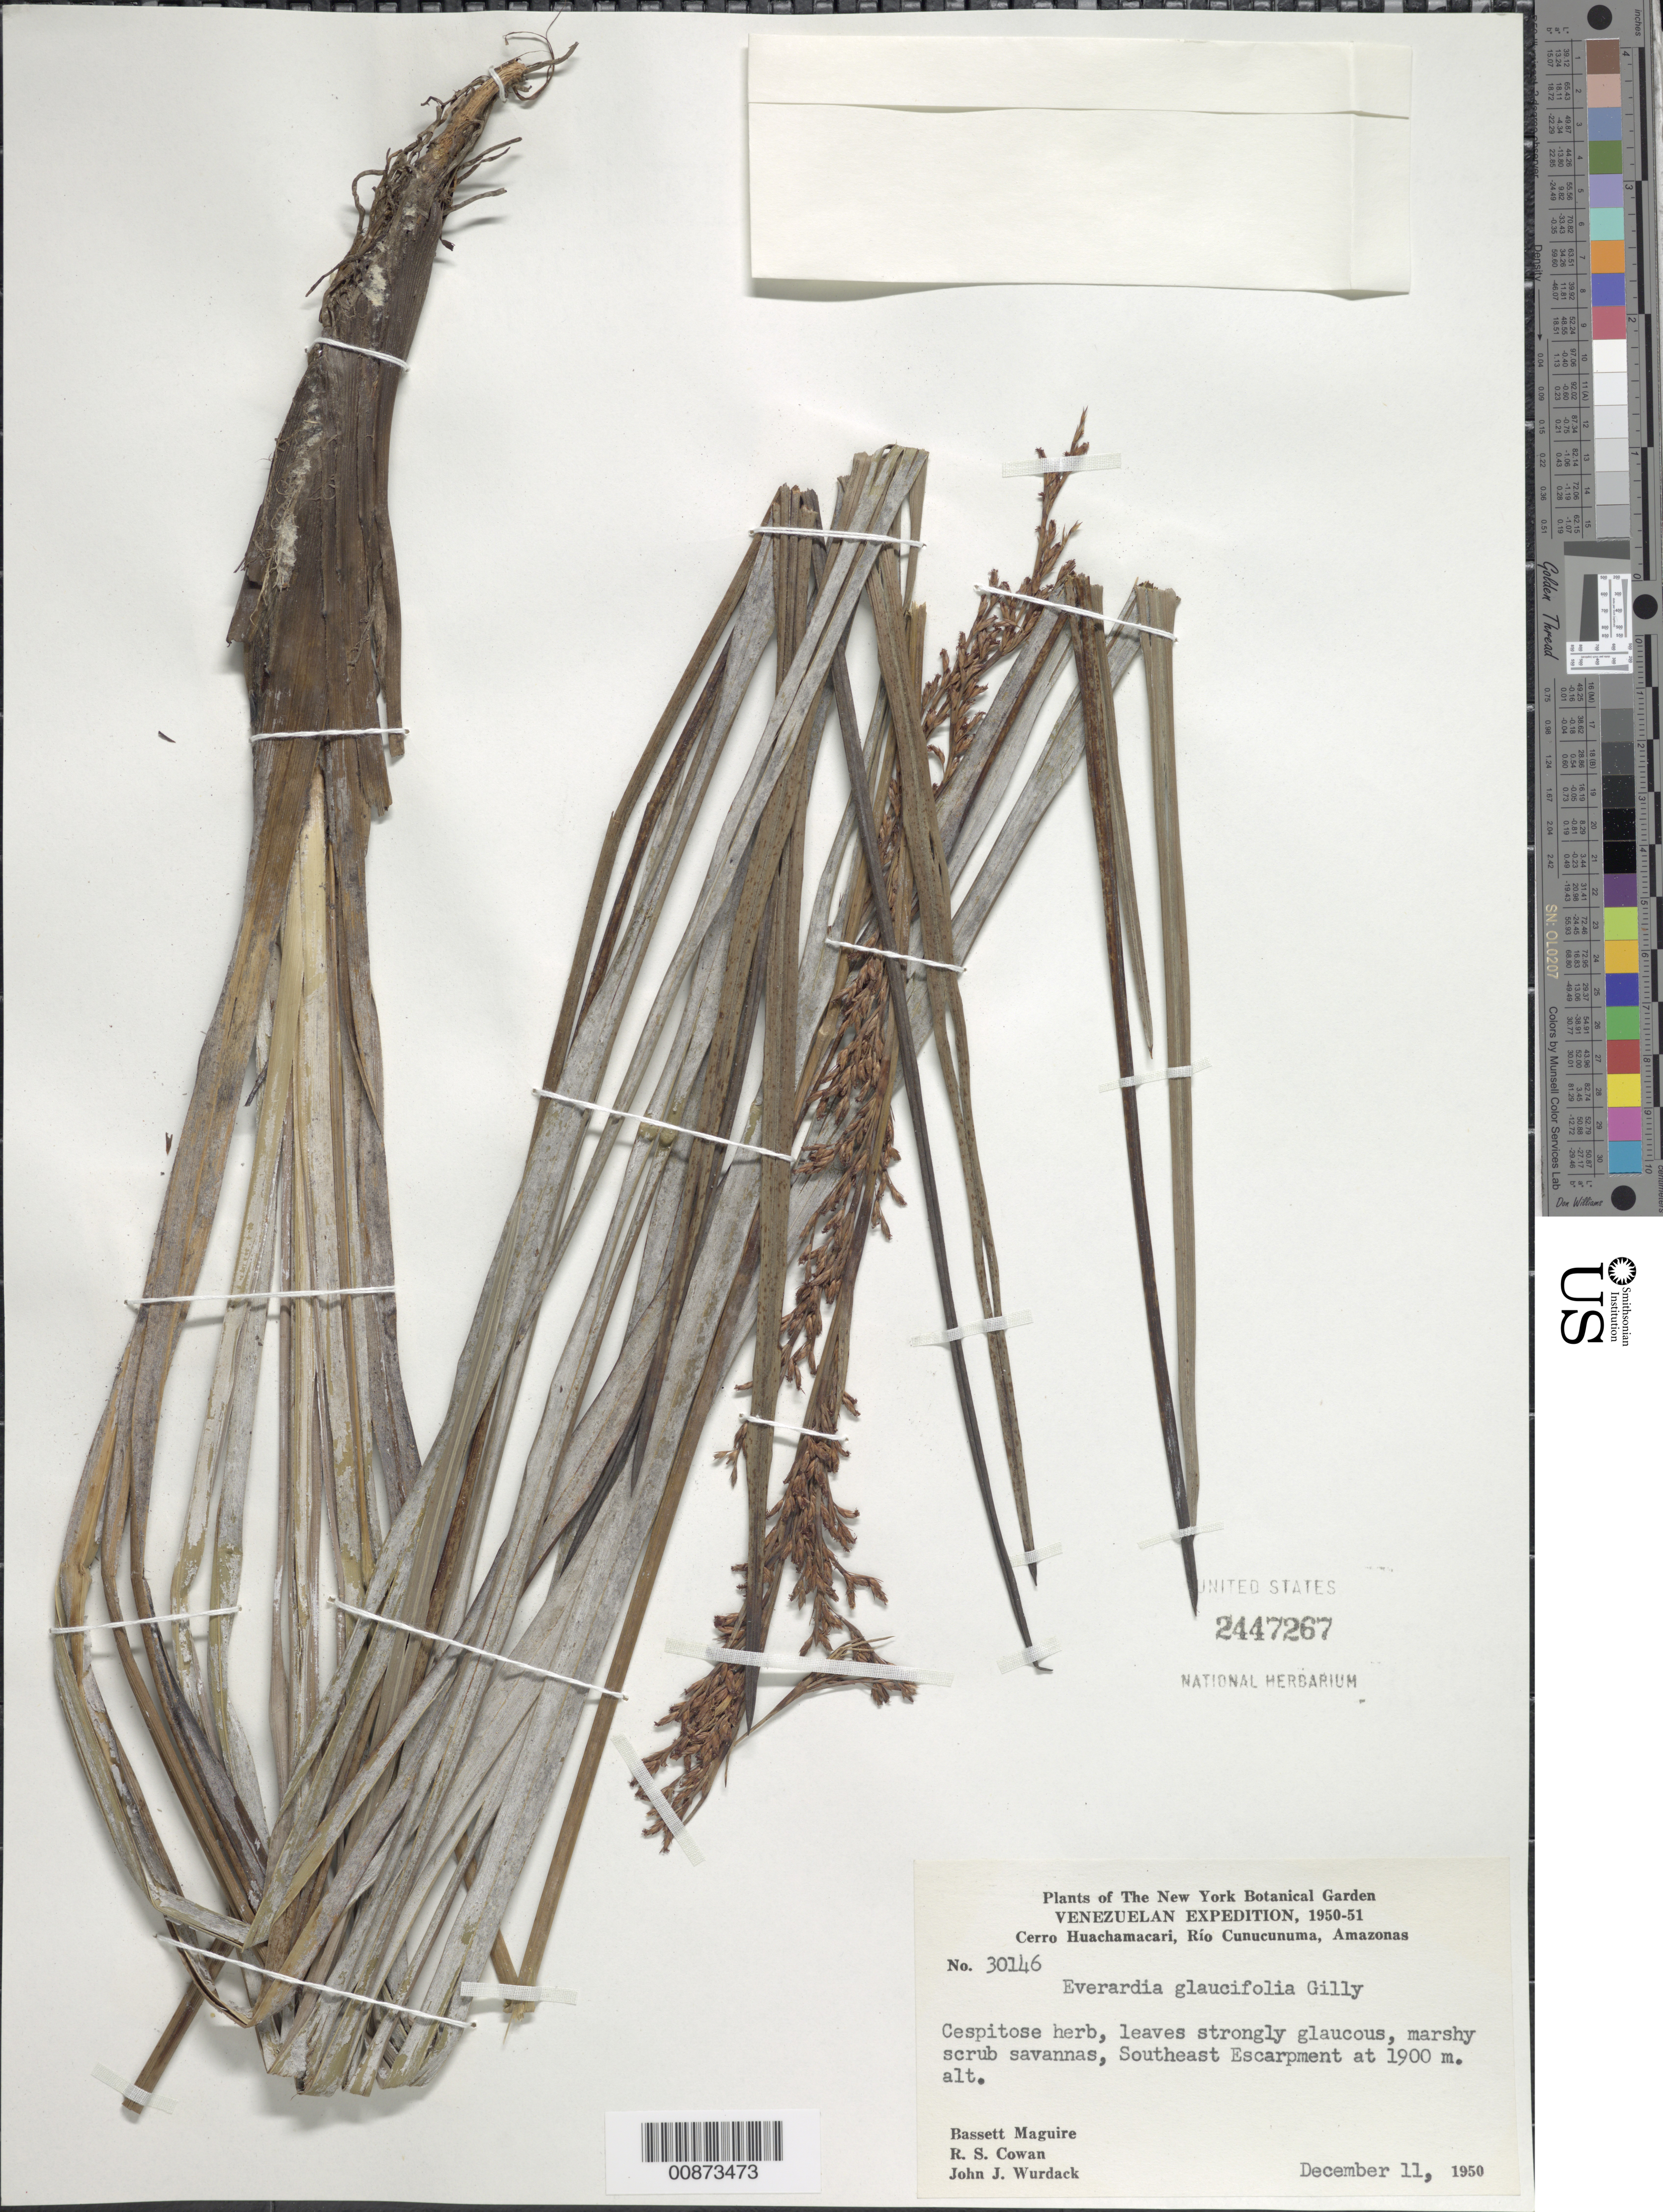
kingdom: Plantae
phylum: Tracheophyta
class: Liliopsida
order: Poales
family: Cyperaceae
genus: Cephalocarpus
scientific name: Cephalocarpus montanus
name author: (Ridley) S.M. Costa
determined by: Strong, Mark T., (BOT), Smithsonian Institution - National Museum of Natural History (UNITED STATES)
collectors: B. Maguire, R. S. Cowan & J. J. Wurdack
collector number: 30146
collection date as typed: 11-Dec-50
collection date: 1950-12-11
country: Venezuela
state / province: Amazonas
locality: Cerro Huachamacari, Río Cunucunuma, southeast escarpment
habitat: Marshy scrub savanna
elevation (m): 1900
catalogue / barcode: US 2447267